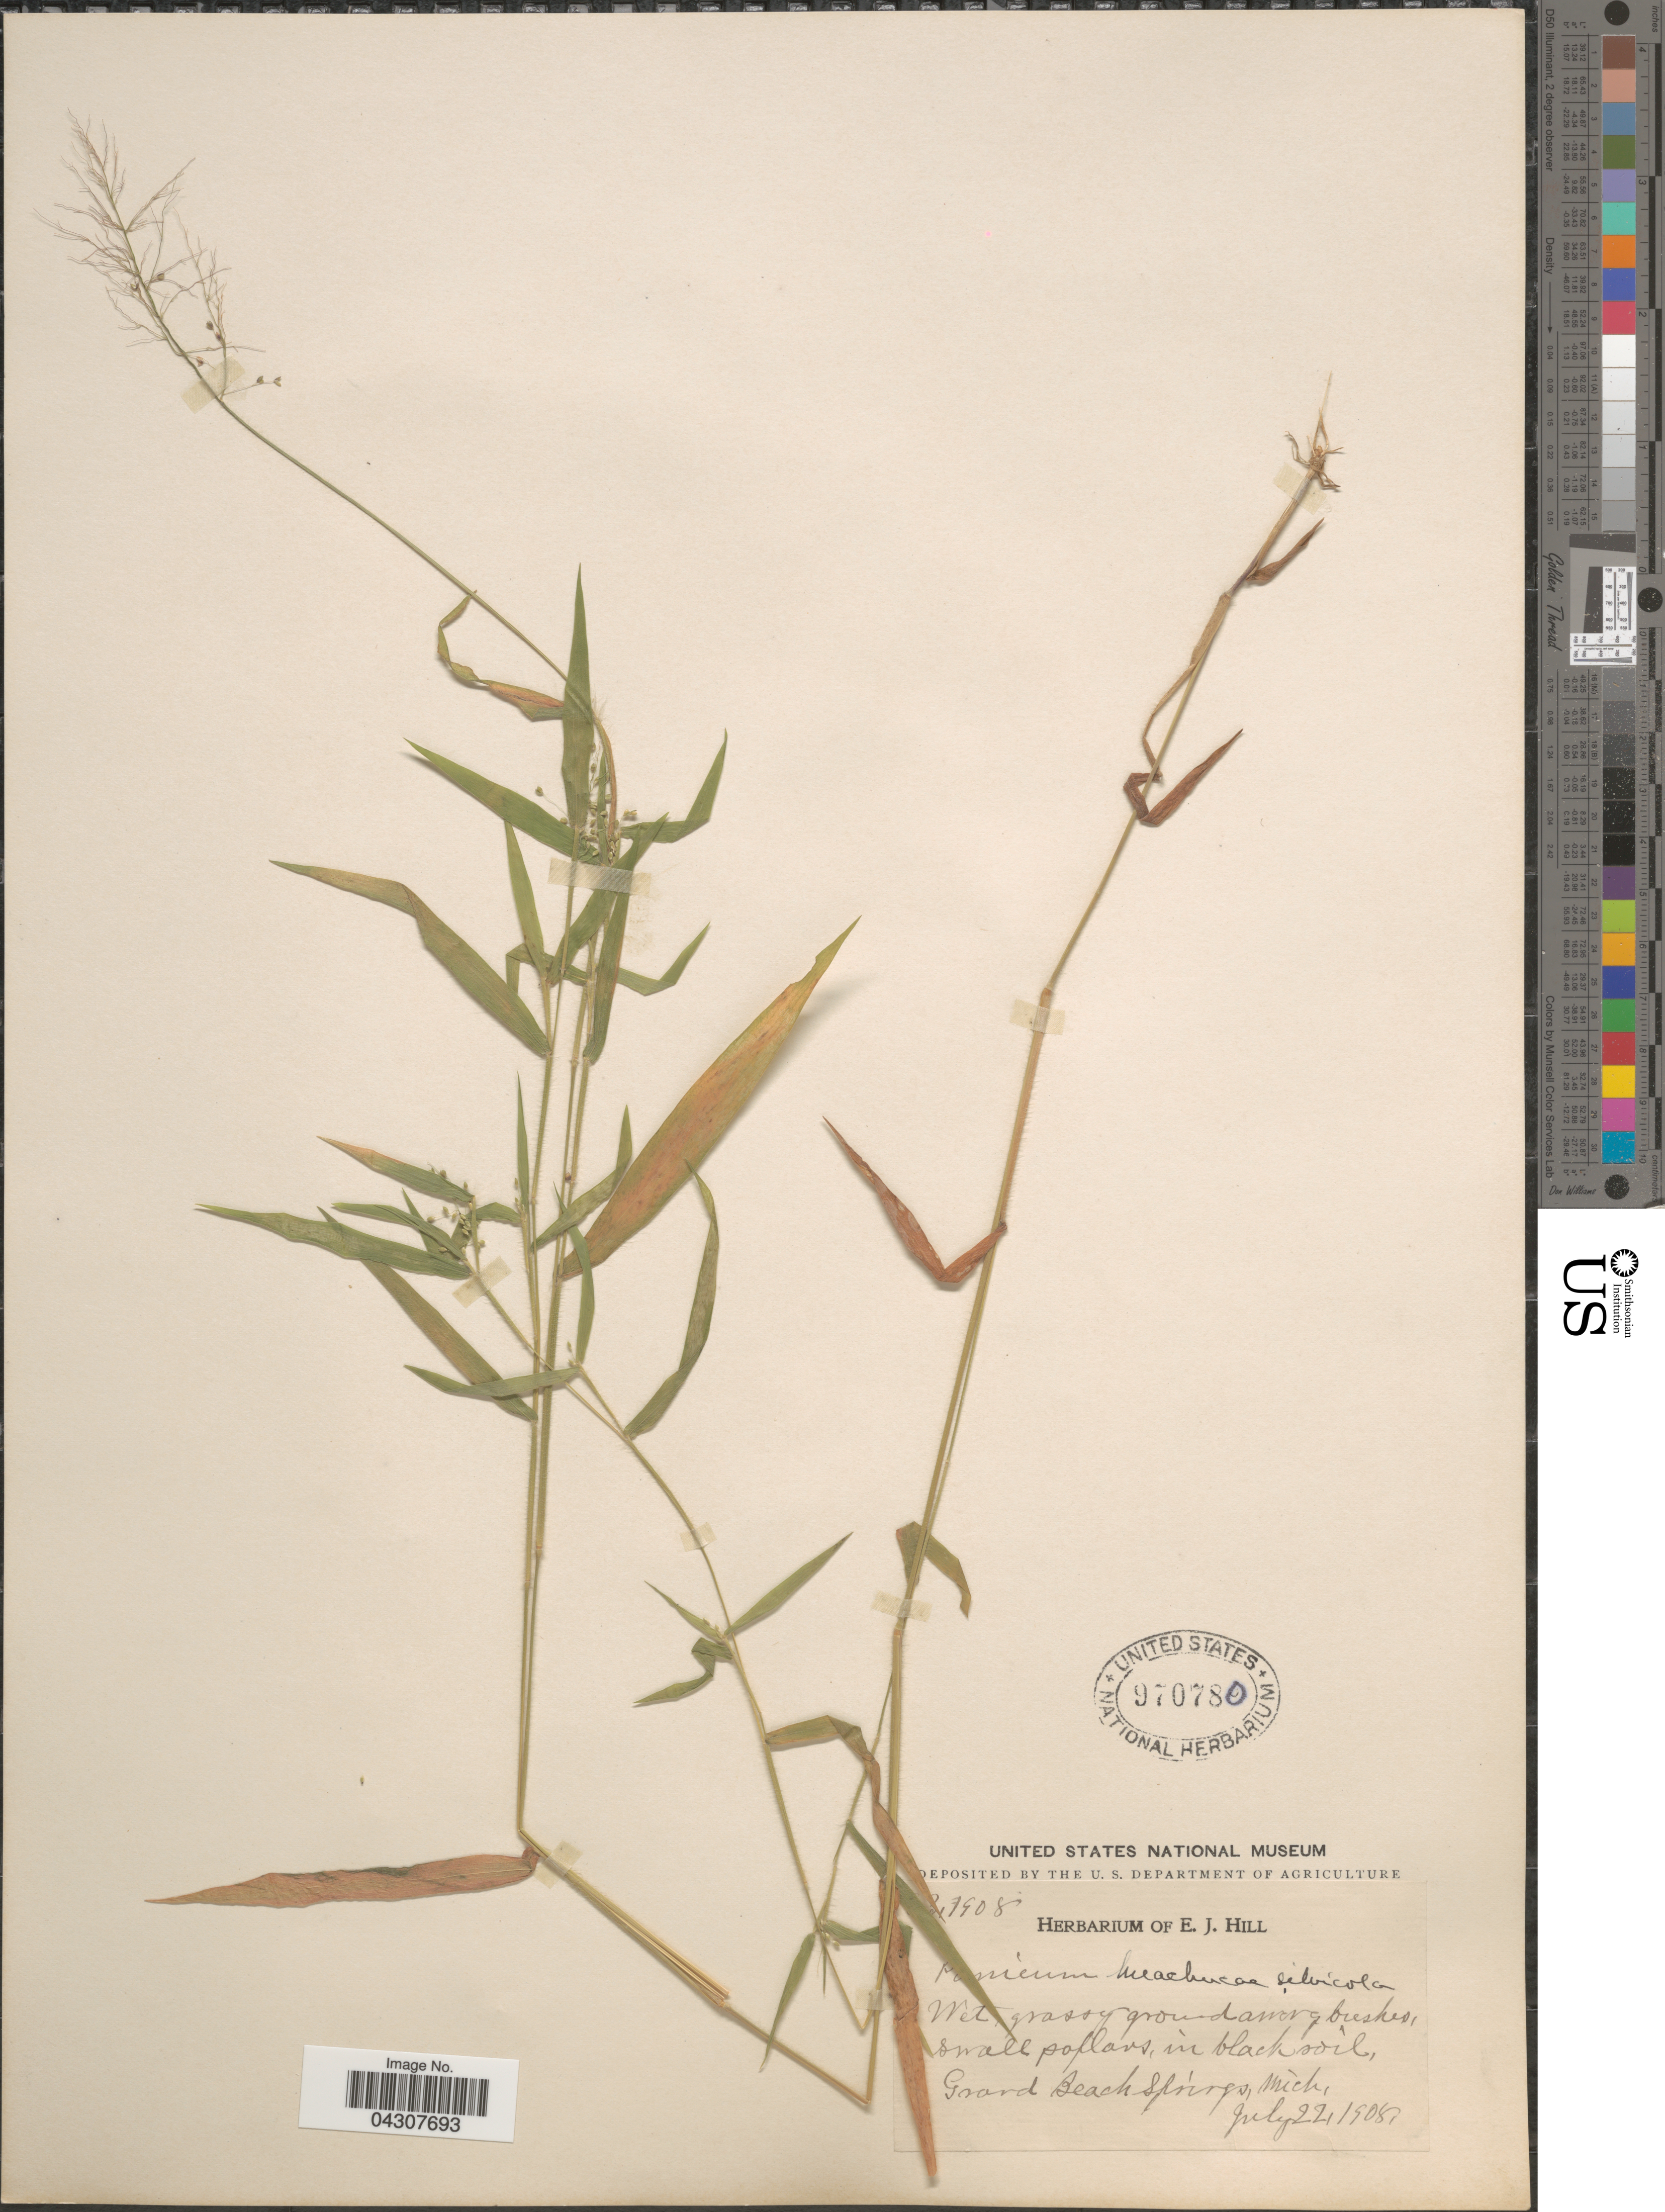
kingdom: Plantae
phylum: Tracheophyta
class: Liliopsida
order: Poales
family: Poaceae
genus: Dichanthelium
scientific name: Dichanthelium acuminatum var. acuminatum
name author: (Sw.) Gould & C.A. Clark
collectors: Ex herb. E. J. Hill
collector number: !7908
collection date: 1908-07-22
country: United States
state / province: Michigan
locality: Grand Beach Springs.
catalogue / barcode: US 970780